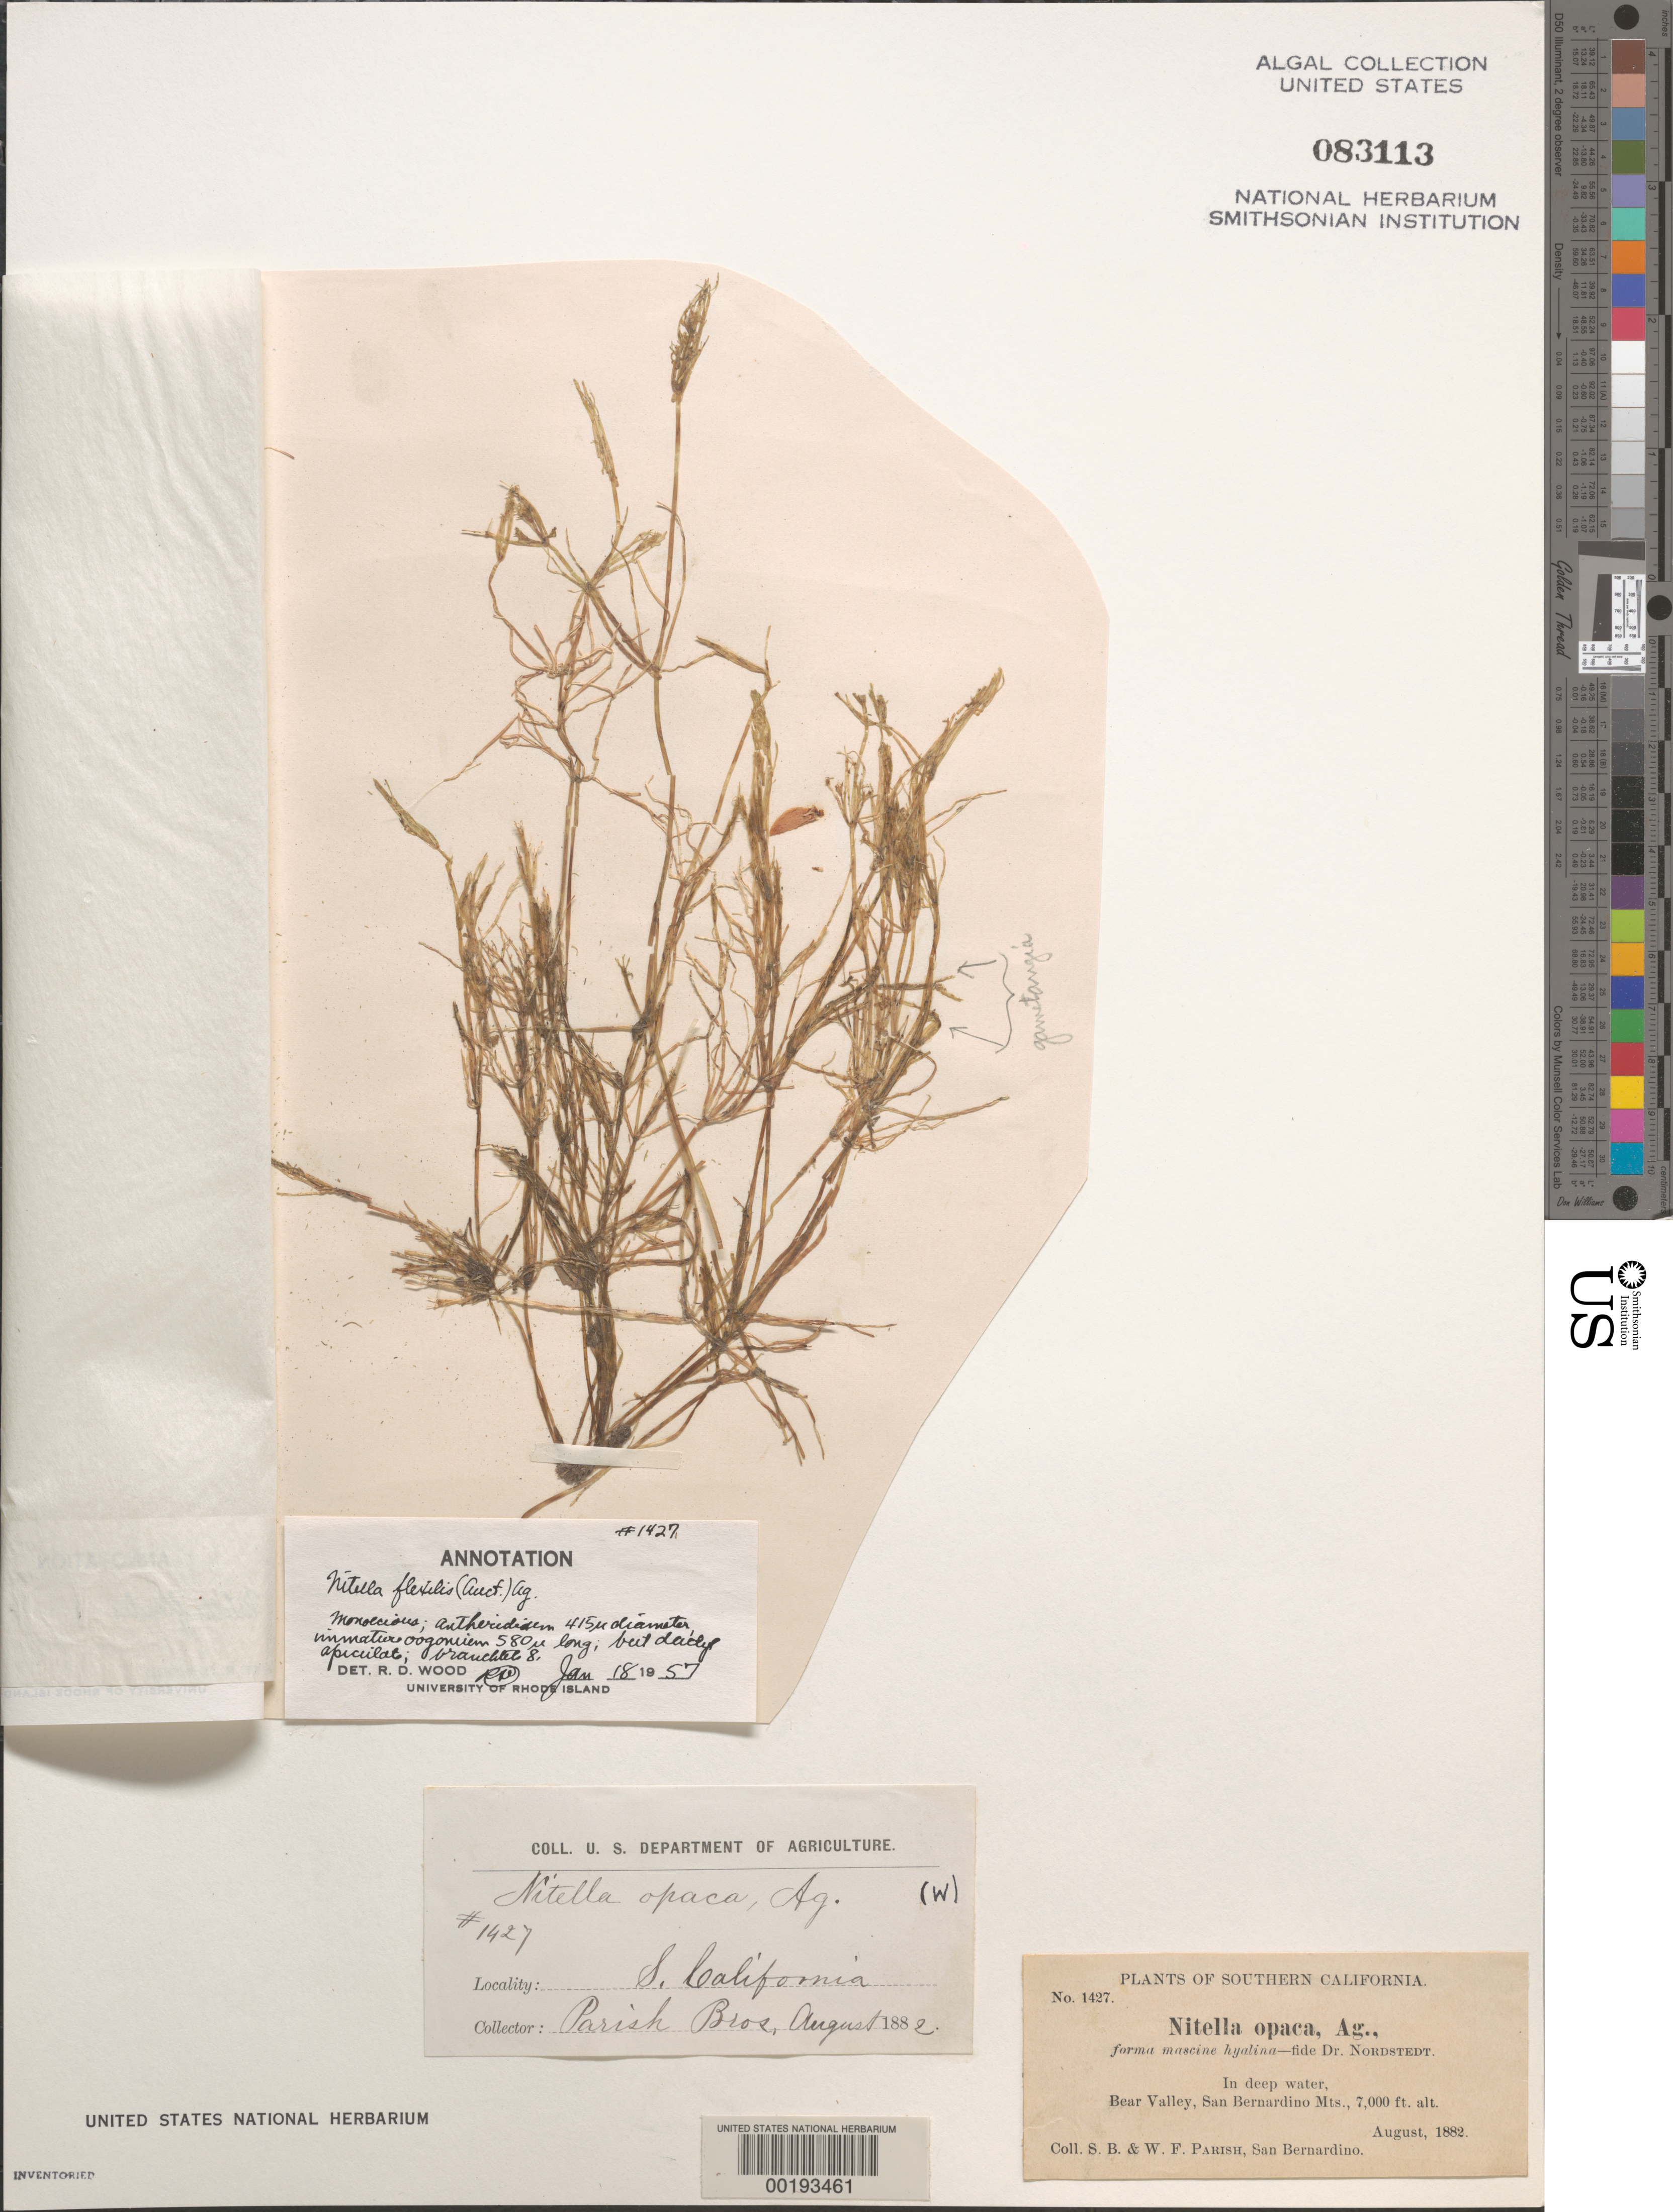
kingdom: Plantae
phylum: Charophyta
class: Charophyceae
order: Charales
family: Characeae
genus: Nitella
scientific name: Nitella flexilis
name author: (L.) C. Agardh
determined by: Wood, R. D.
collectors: S. B. Parish & W. F. Parish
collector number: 1427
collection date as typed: Aug 1882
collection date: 1882-08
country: United States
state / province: California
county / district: San Bernardino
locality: Bear Valley, San Bernardino Mountains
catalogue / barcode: US 83113